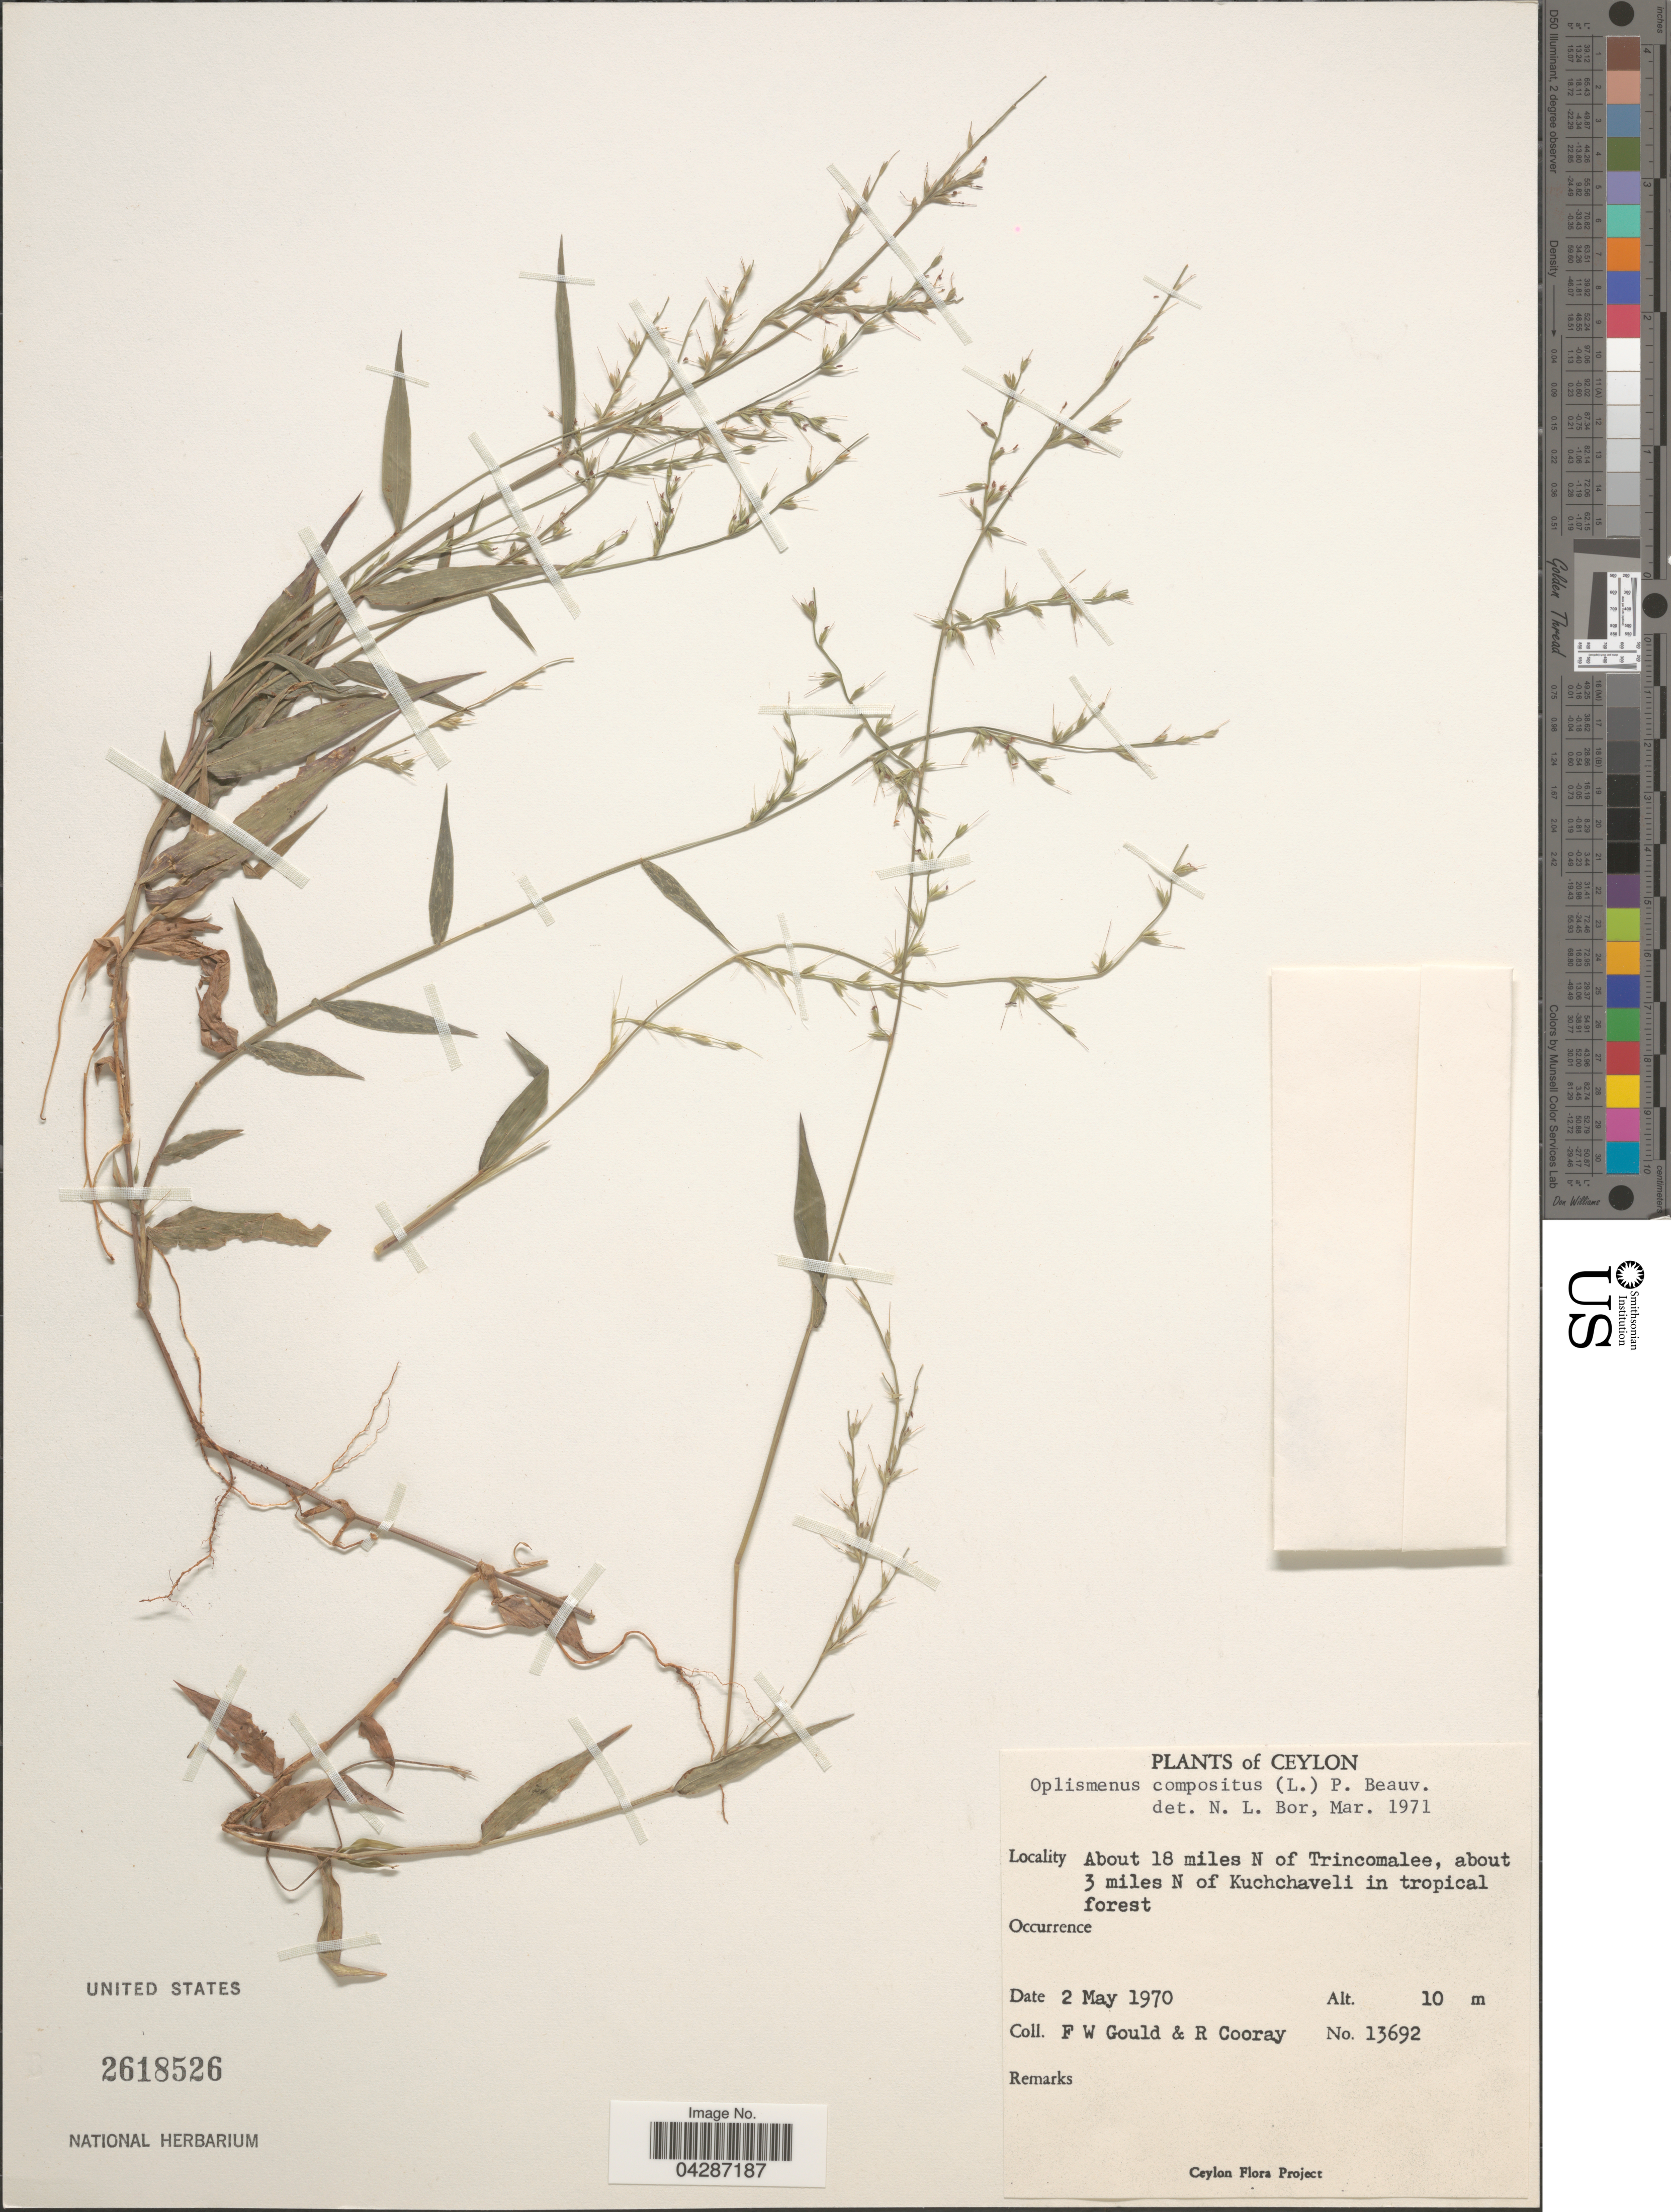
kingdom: Plantae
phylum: Tracheophyta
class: Liliopsida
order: Poales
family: Poaceae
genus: Oplismenus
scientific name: Oplismenus compositus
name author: (L.) P. Beauv.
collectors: F. W. Gould & R. Cooray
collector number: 13692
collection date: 1970-05-02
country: Sri Lanka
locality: Ceylon. About 18 miles N of Trincomalee, about 3 miles N of Kuchchaveli in tropical forest.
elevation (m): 10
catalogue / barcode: US 2618526